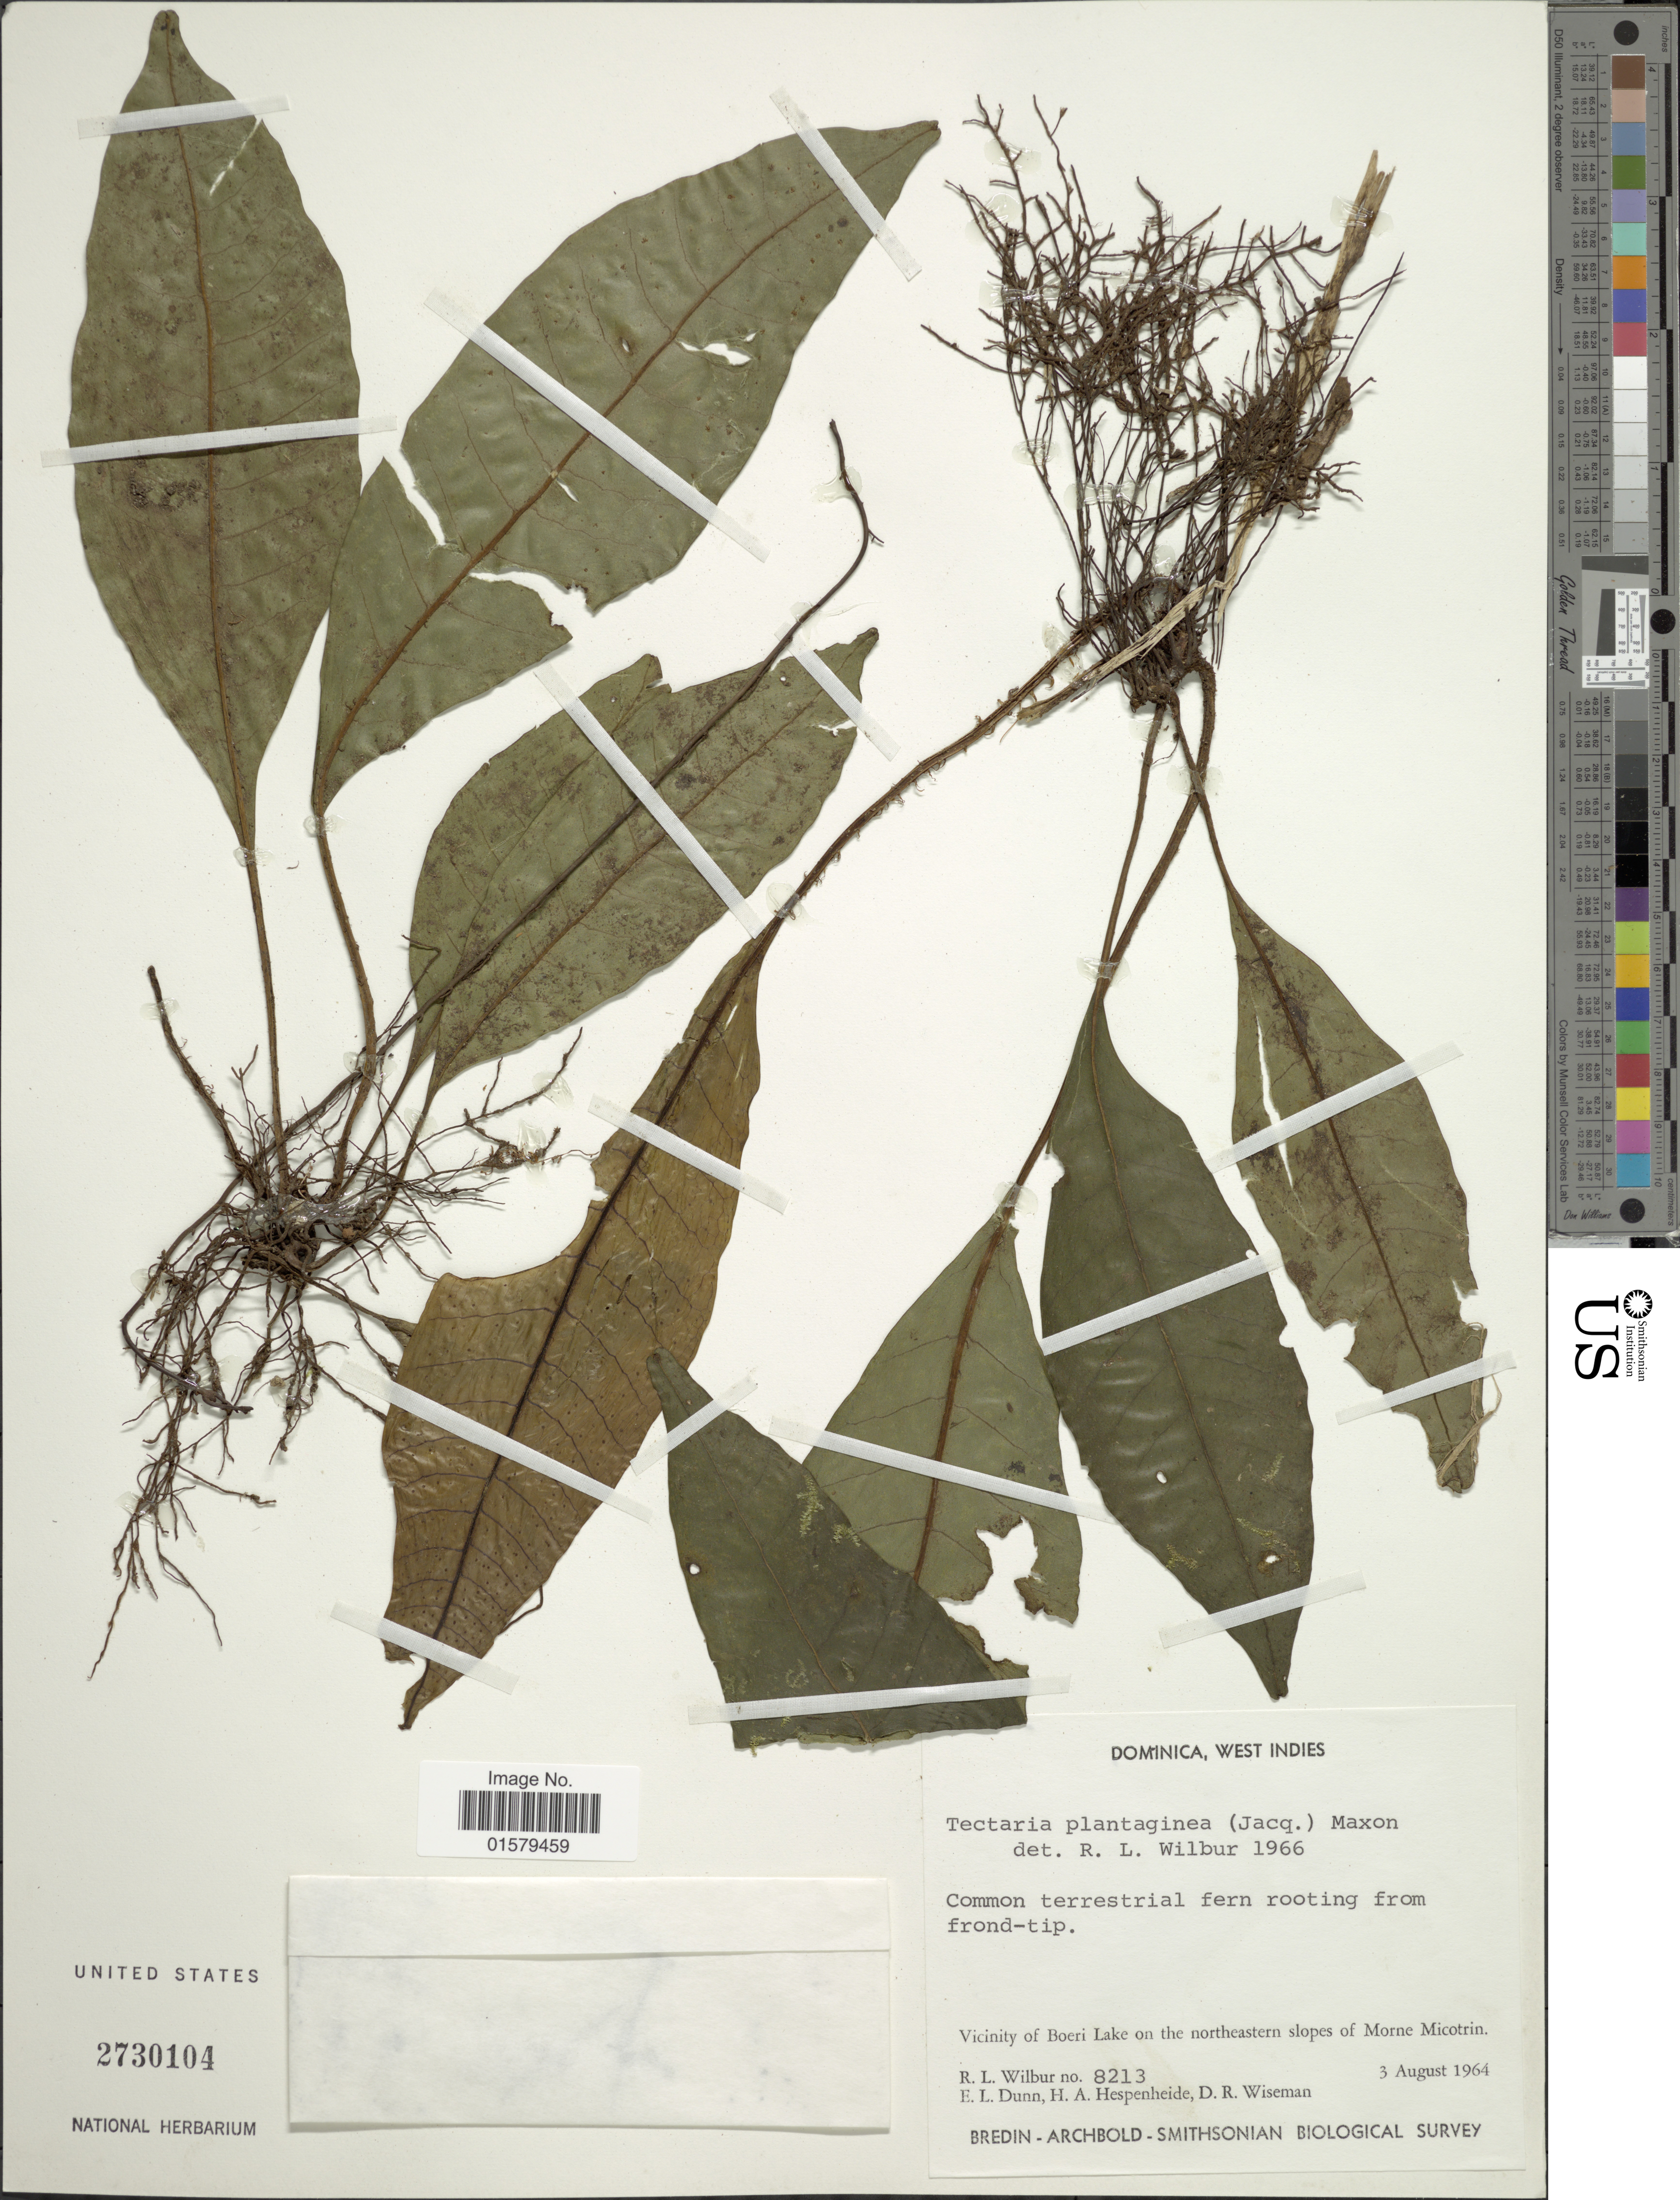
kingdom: Plantae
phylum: Tracheophyta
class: Polypodiopsida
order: Polypodiales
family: Tectariaceae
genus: Tectaria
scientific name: Tectaria plantaginea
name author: (Jacq.) Maxon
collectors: R. L. Wilbur, E. Dunn, H. A. Hespenheide & D. R. Wiseman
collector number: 8213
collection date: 1964-08-03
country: Dominica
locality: Vicinity of Boerie Lake on the northeastern slope of Morne Micotrin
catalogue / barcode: US 2730104